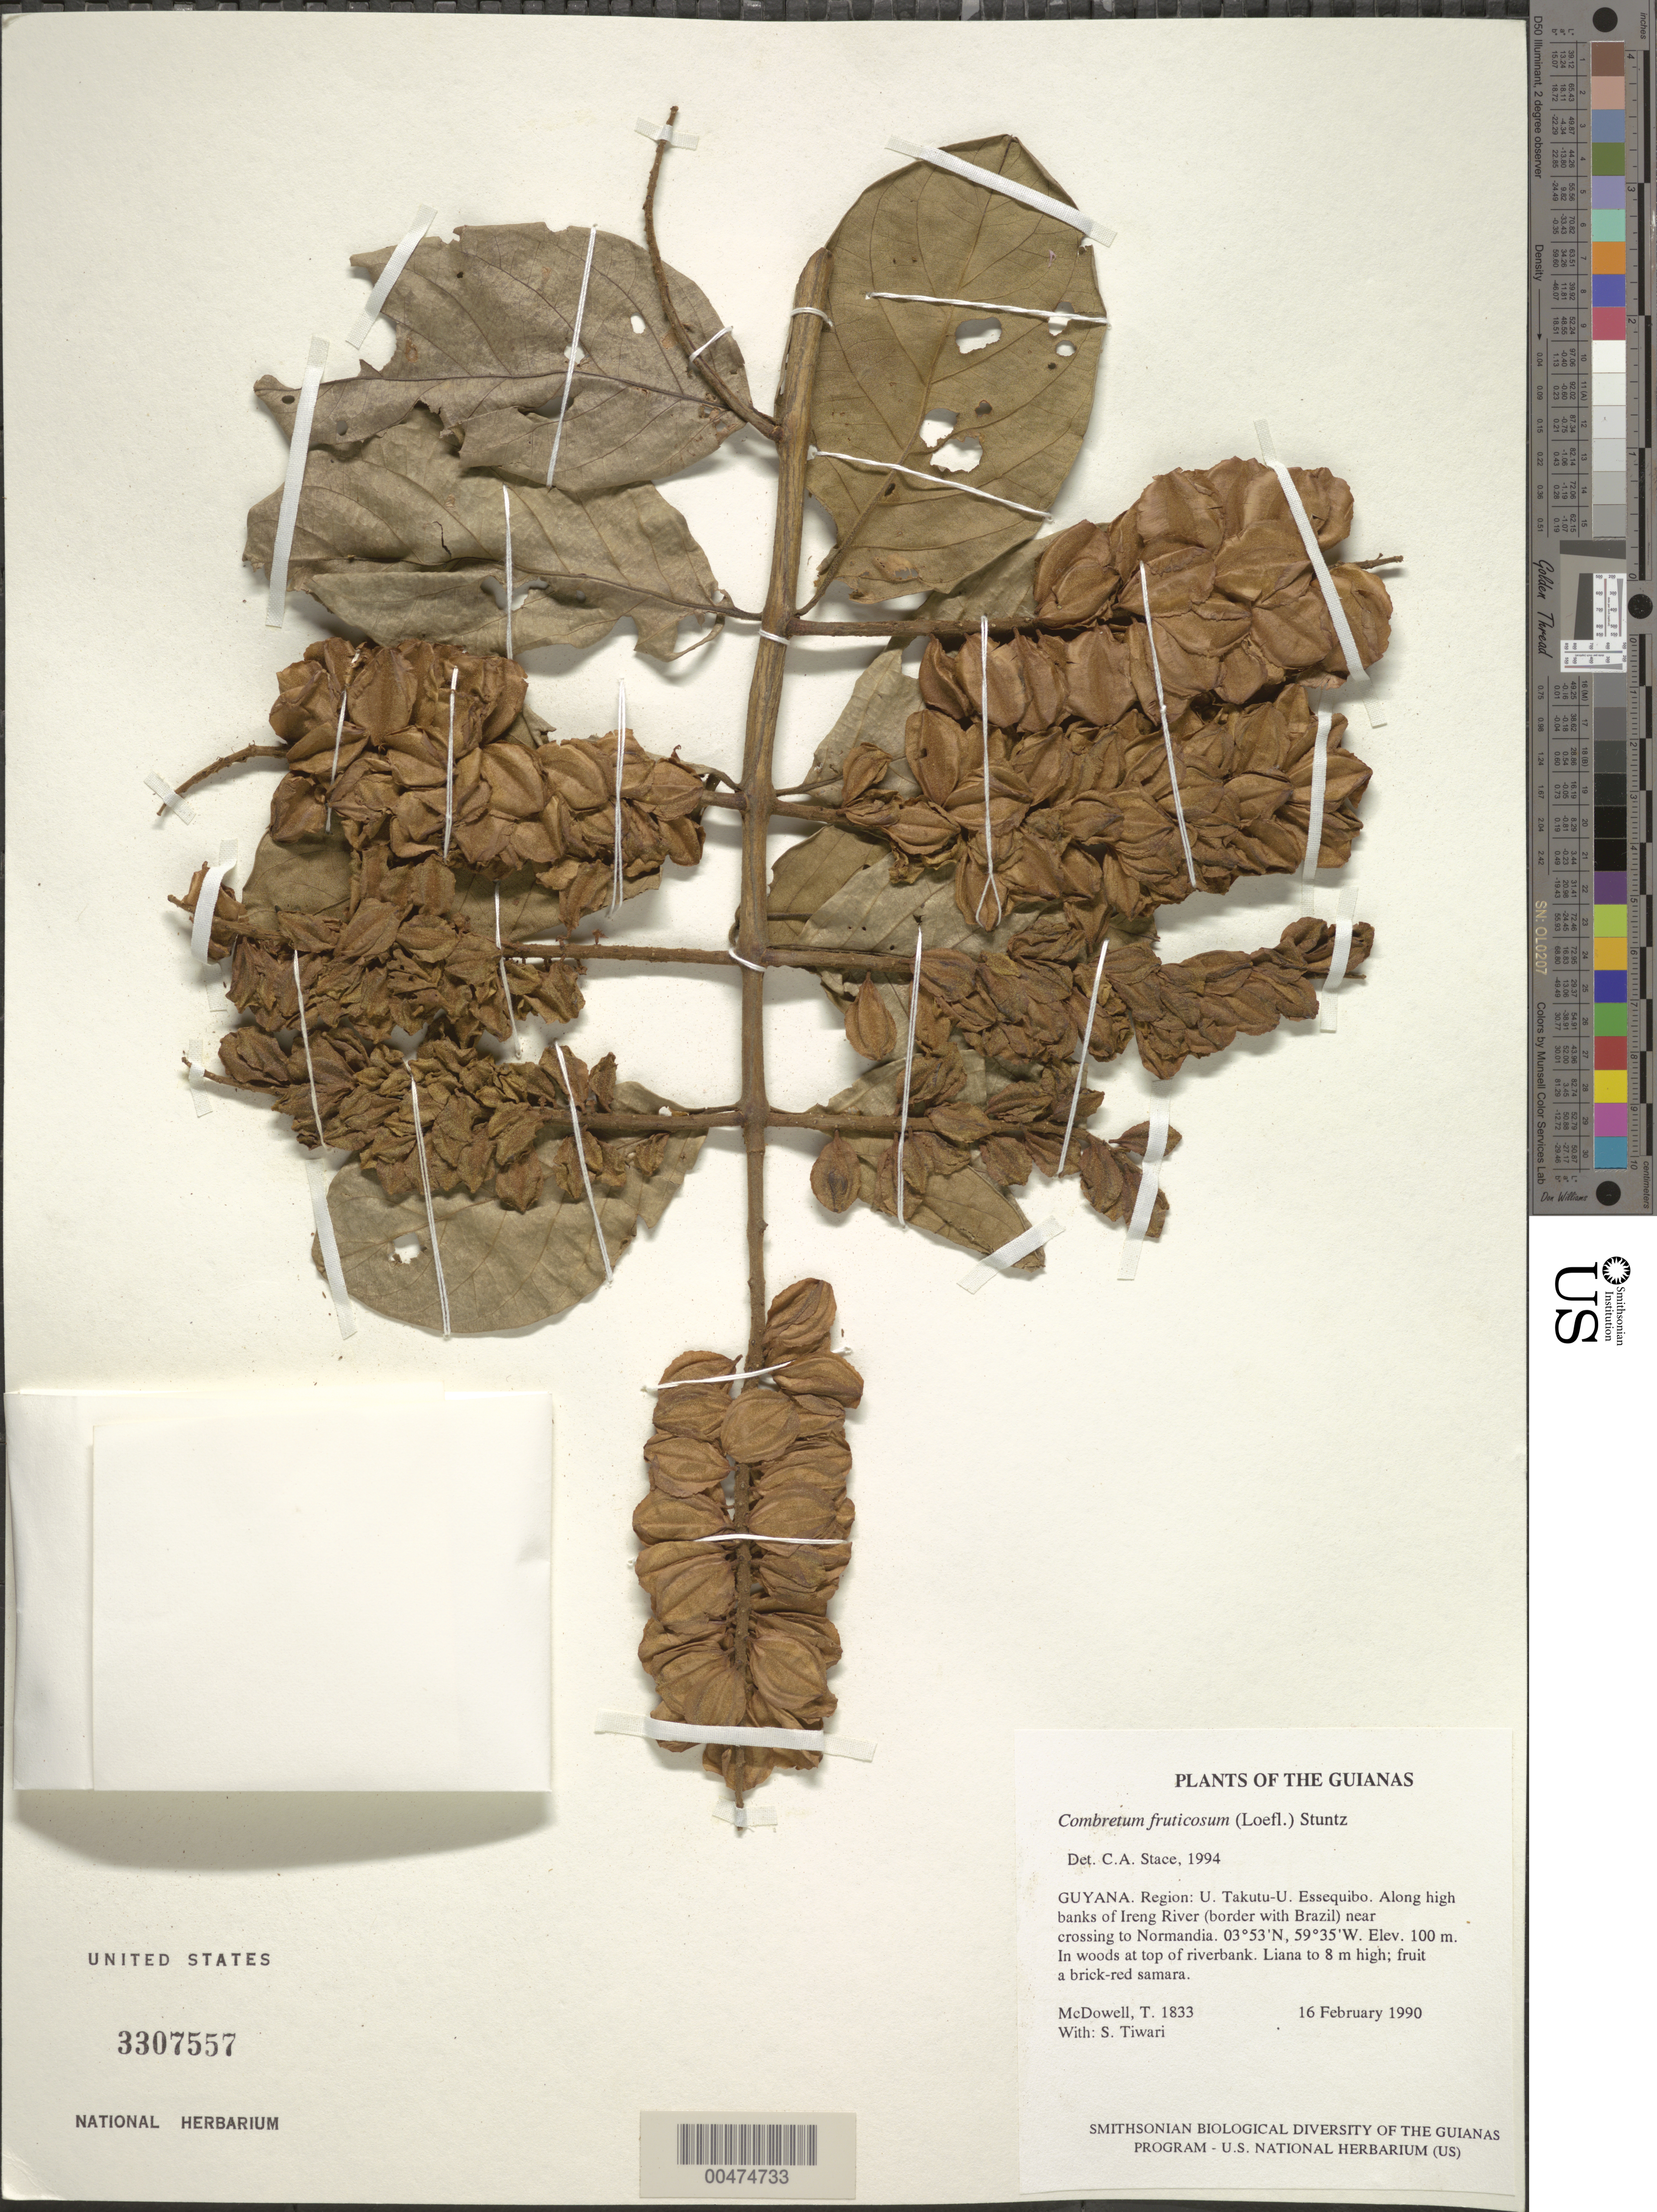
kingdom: Plantae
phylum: Tracheophyta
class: Magnoliopsida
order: Myrtales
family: Combretaceae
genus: Combretum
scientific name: Combretum fruticosum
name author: (Loefl.) Stuntz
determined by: Stace, C. A.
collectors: T. McDowell & S. Tiwari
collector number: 1833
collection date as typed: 16 February 1990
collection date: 1990-02-16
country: Guyana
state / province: U. Takutu-U. Essequibo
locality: Along high banks of Ireng River (border with Brazil) near crossing to Normandia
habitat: In woods at top of riverbank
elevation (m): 100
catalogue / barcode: US 3307557